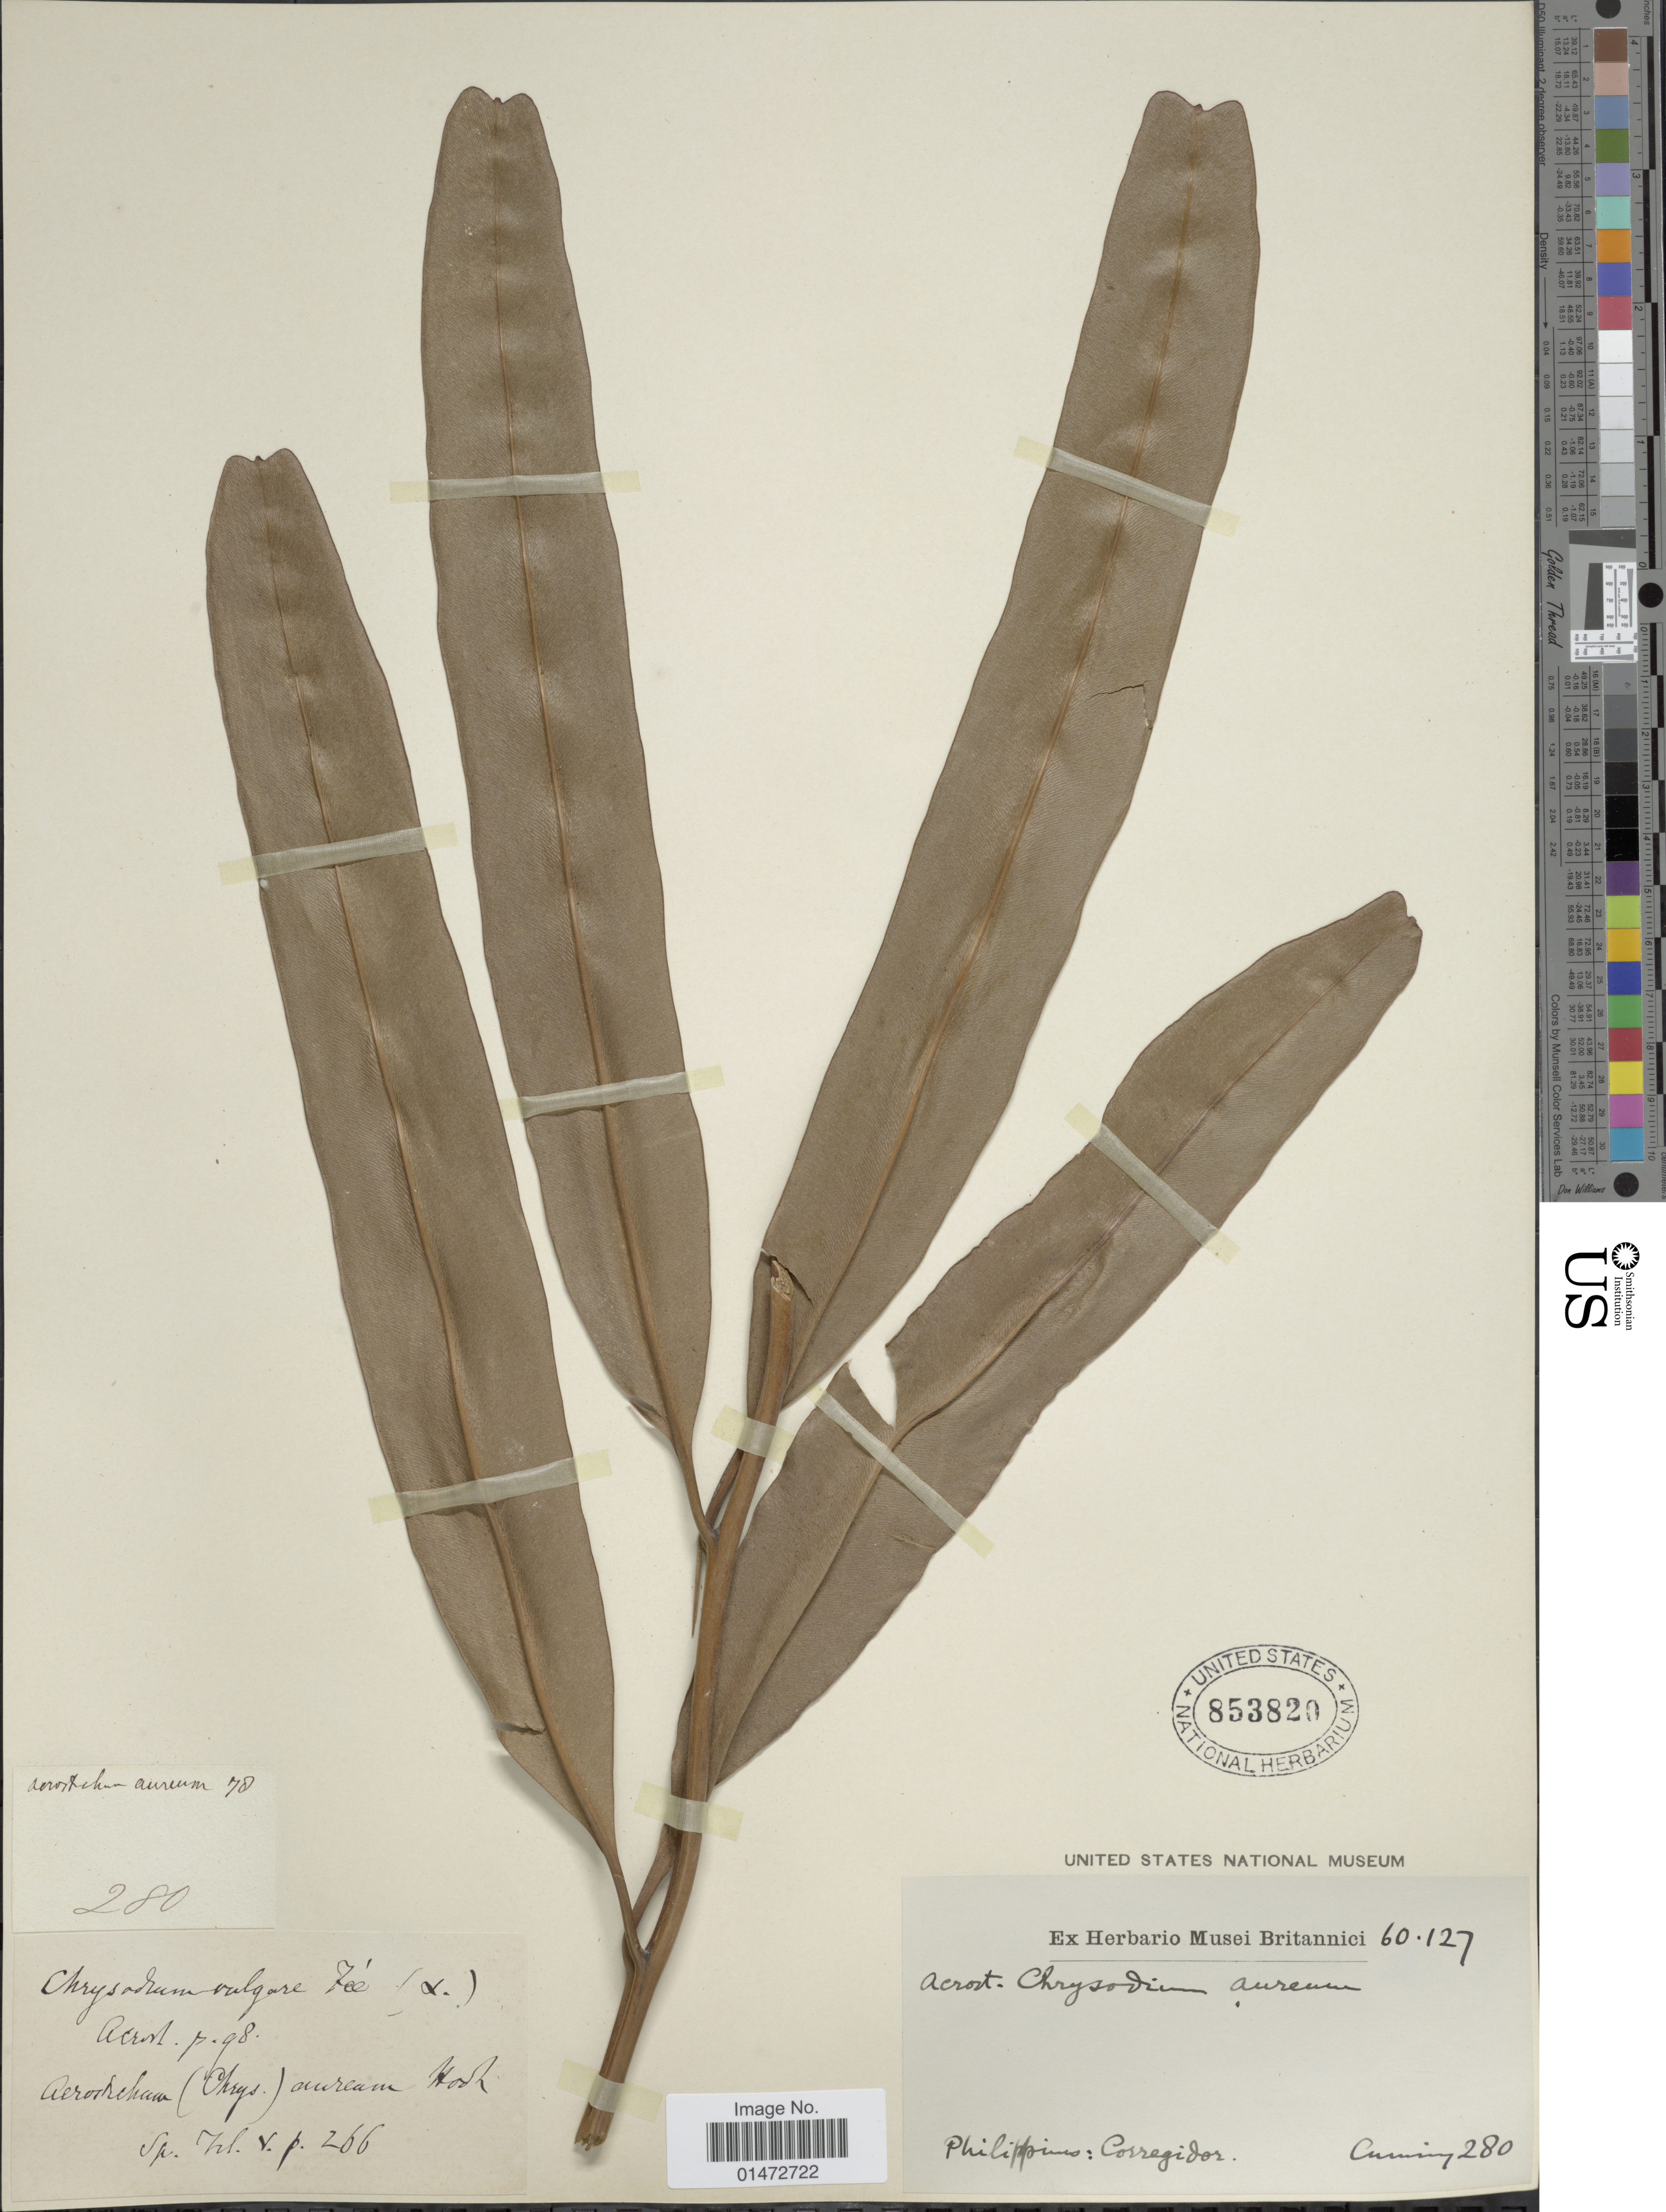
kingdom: Plantae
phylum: Tracheophyta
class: Polypodiopsida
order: Polypodiales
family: Pteridaceae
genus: Acrostichum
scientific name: Acrostichum aureum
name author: L.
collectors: -. Cuming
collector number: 280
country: Philippines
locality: Corregidor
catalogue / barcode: US 853820